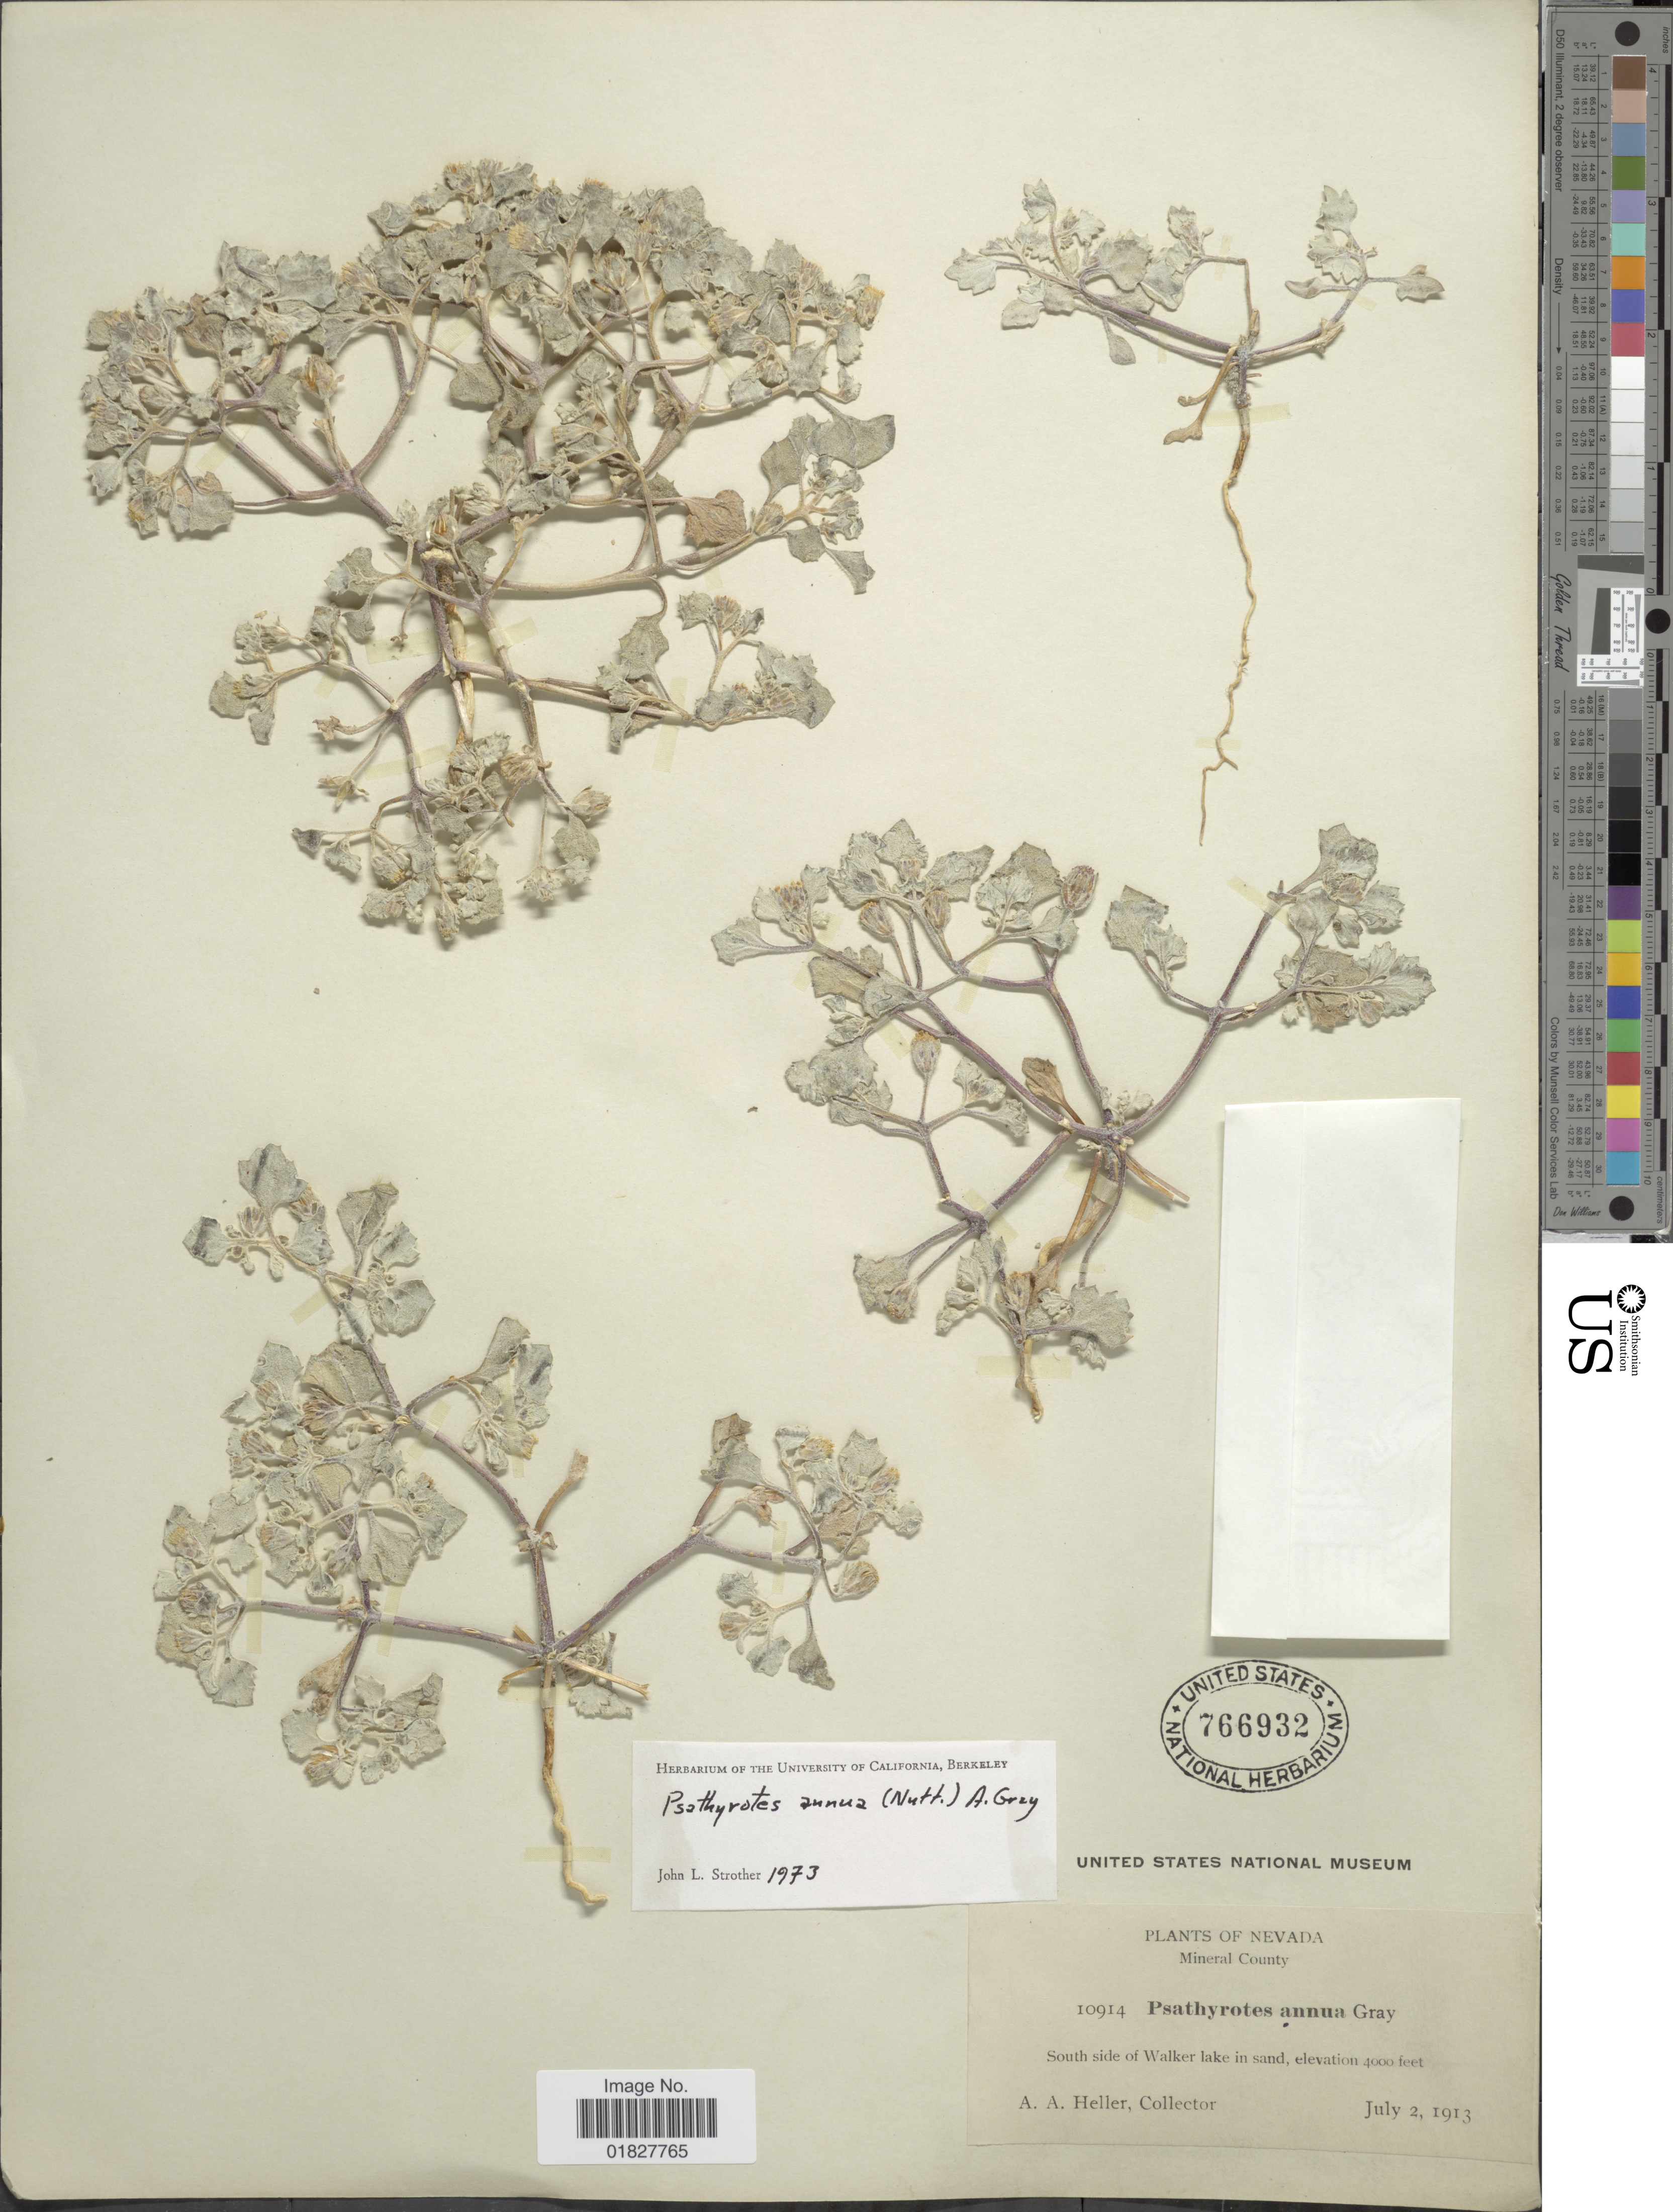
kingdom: Plantae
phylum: Tracheophyta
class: Magnoliopsida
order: Asterales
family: Asteraceae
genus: Psathyrotes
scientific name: Psathyrotes annua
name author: (Nutt.) A. Gray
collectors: A. A. Heller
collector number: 10914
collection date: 1913-07-02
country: United States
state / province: Nevada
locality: Mineral County, south side of Walker lake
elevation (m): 1219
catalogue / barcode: US 766932